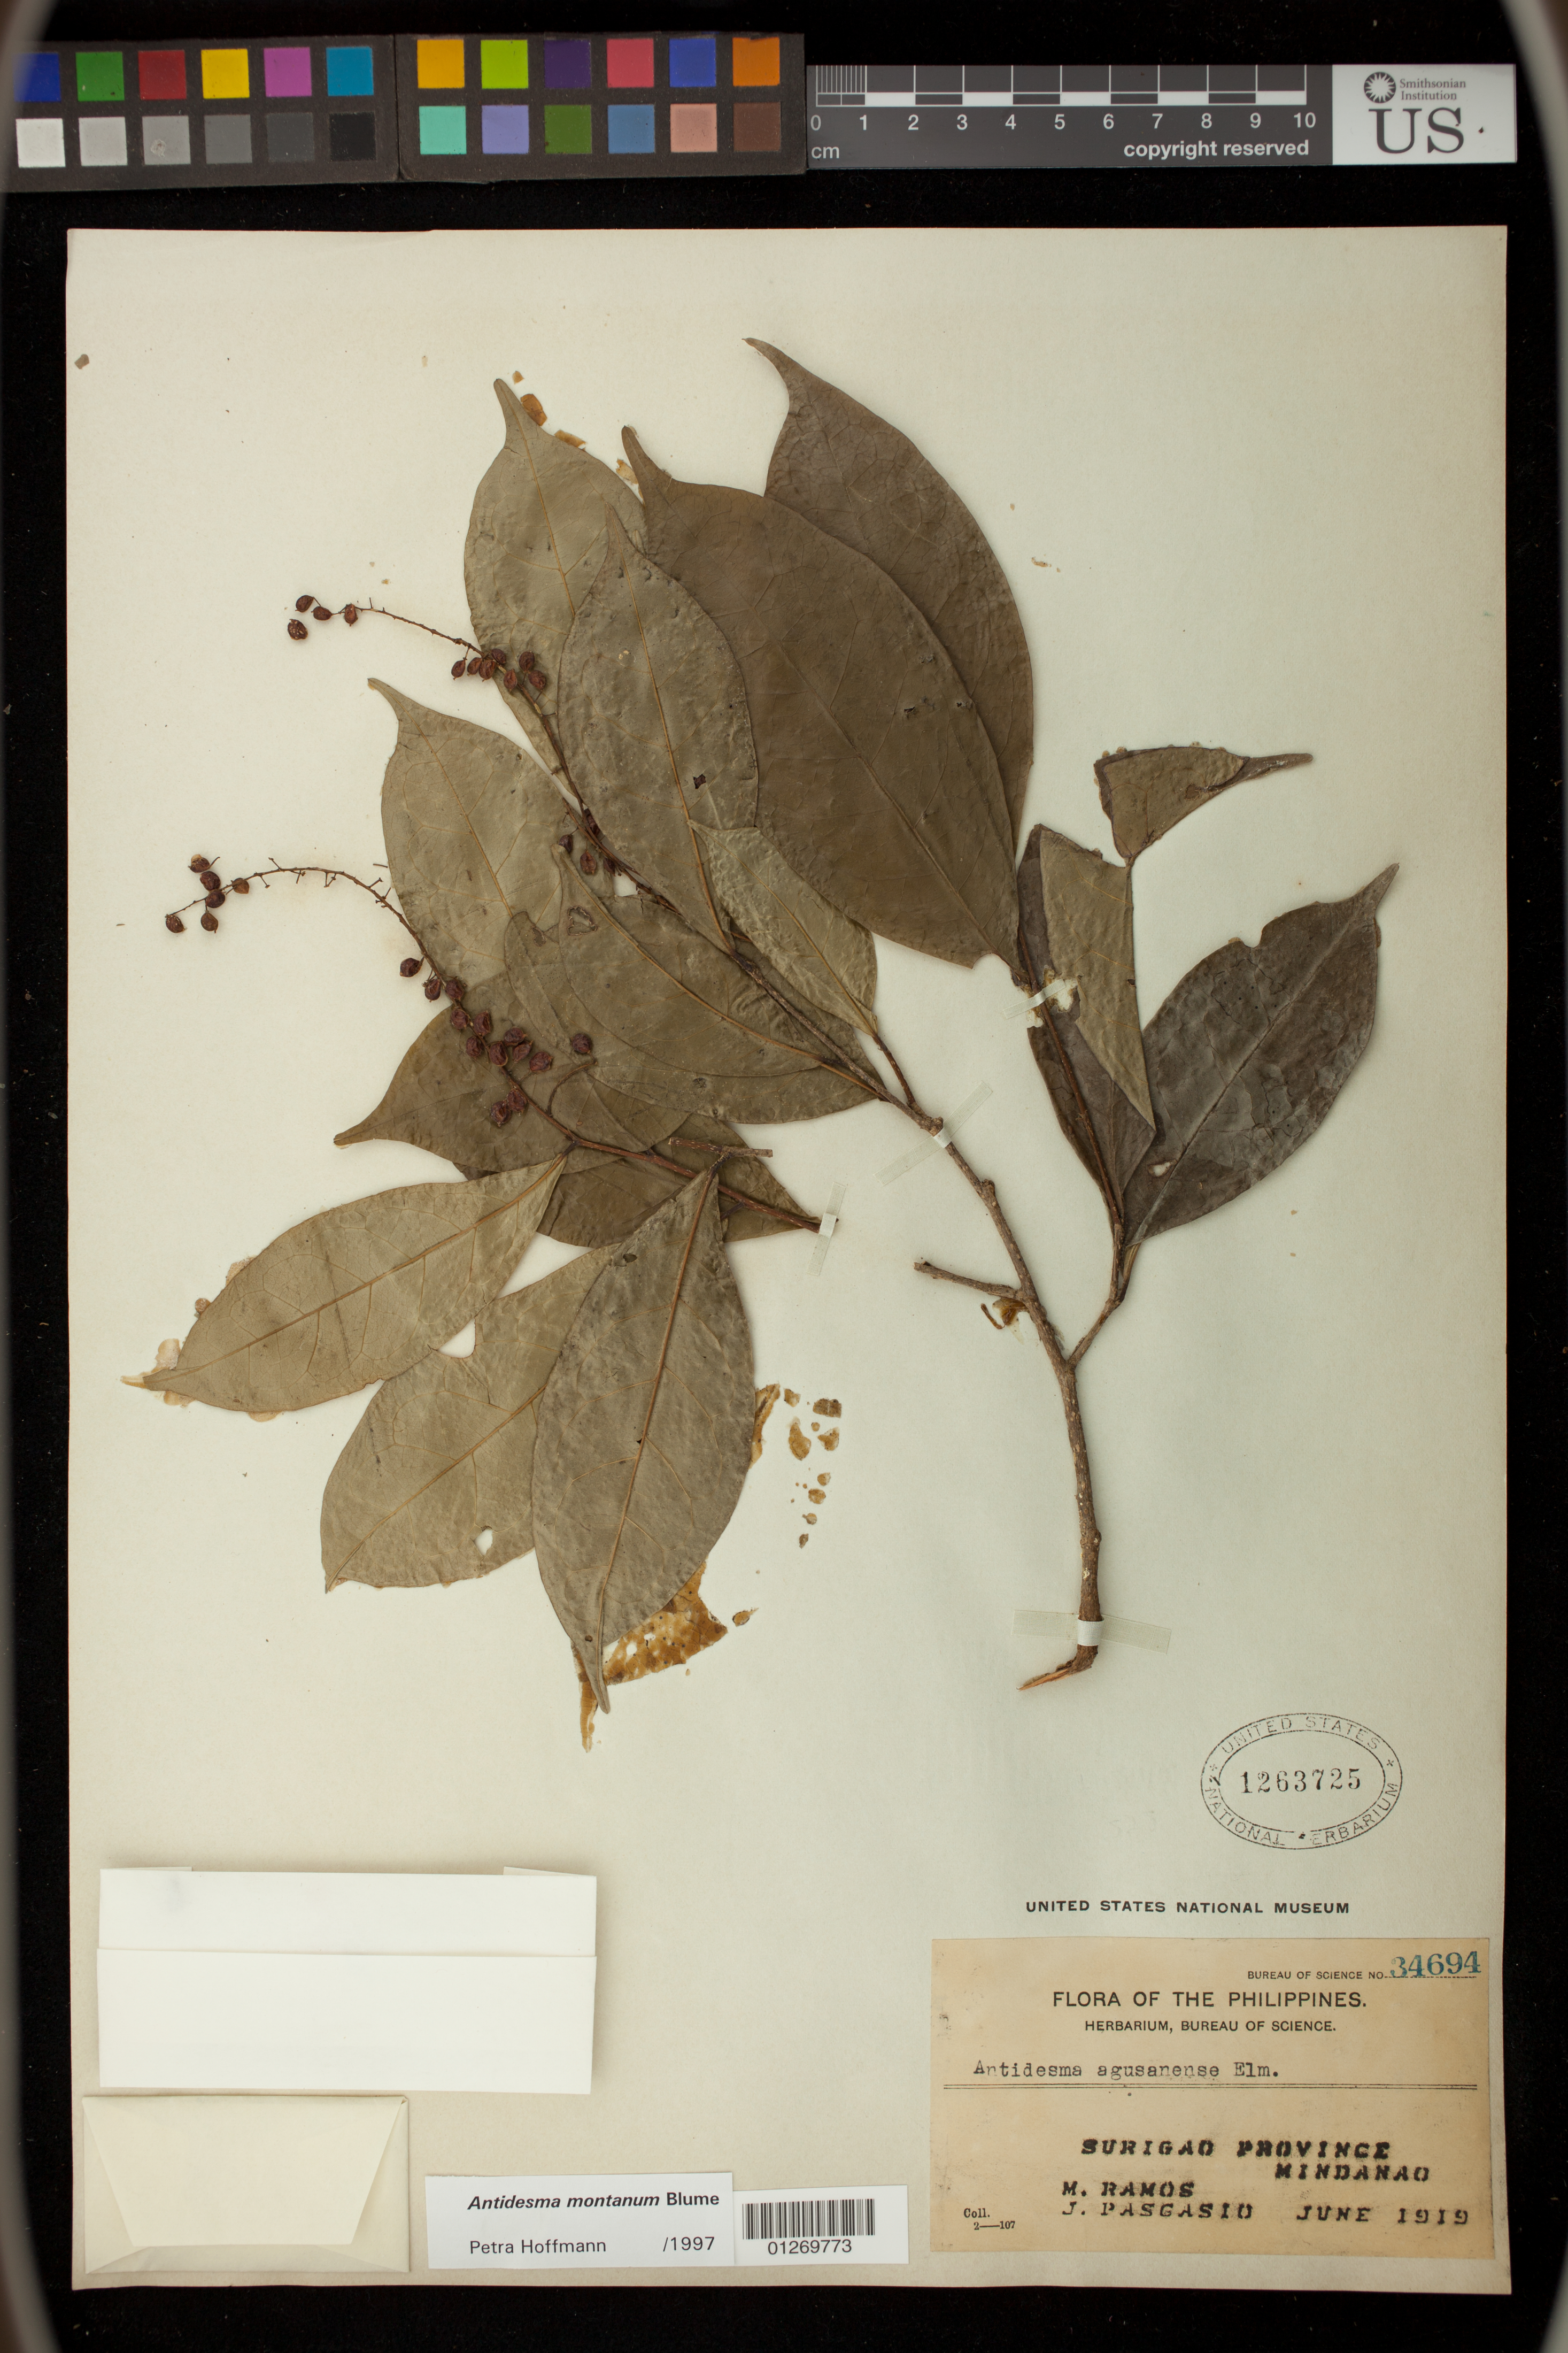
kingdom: Plantae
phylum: Tracheophyta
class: Magnoliopsida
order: Malpighiales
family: Phyllanthaceae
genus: Antidesma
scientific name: Antidesma montanum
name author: Blume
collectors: M. Ramos & J. Pasgasio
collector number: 1263725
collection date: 1919-06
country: Philippines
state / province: Caraga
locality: Surigao Province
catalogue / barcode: US 1263725